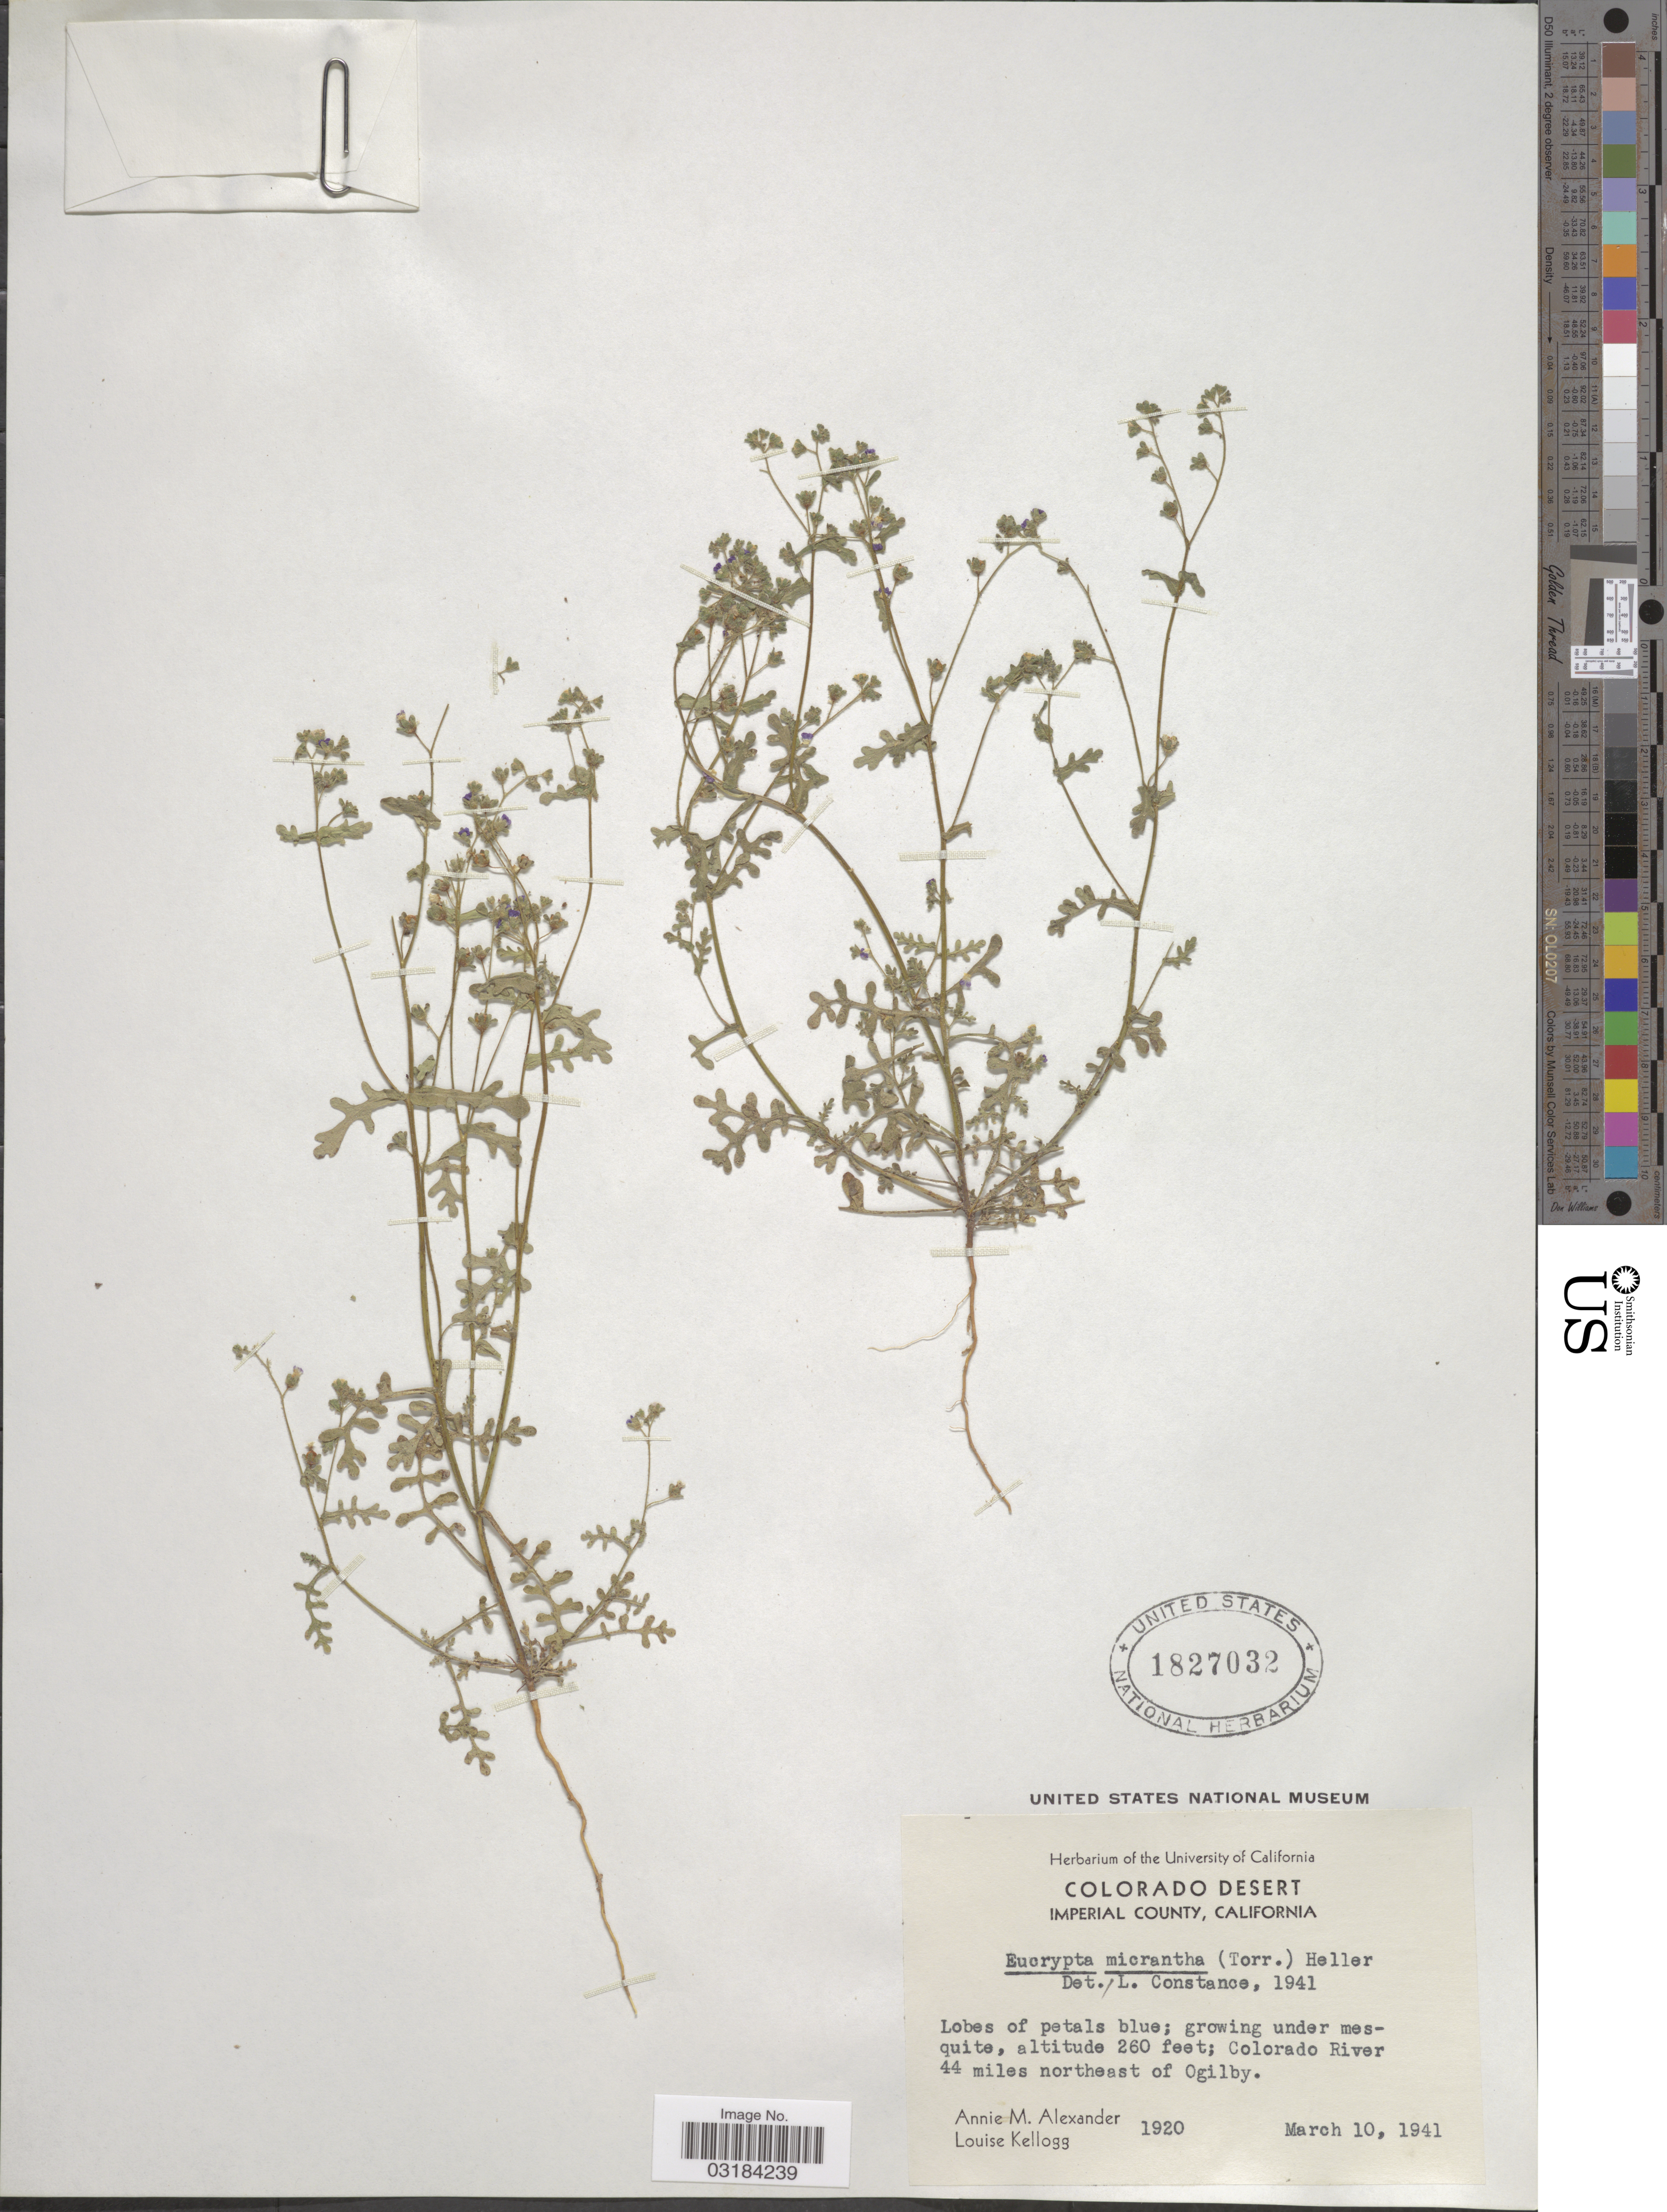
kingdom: Plantae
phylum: Tracheophyta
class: Magnoliopsida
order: Boraginales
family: Hydrophyllaceae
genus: Eucrypta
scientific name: Eucrypta micrantha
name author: (Torr.) A. Heller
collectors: A. M. Alexander & L. Kellogg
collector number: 1920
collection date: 1941-03-10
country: United States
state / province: Colorado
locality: Colorado Desert. Imperial County. Colorado River 44 miles northeast of Ogilby.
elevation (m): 79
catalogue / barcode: US 1827032